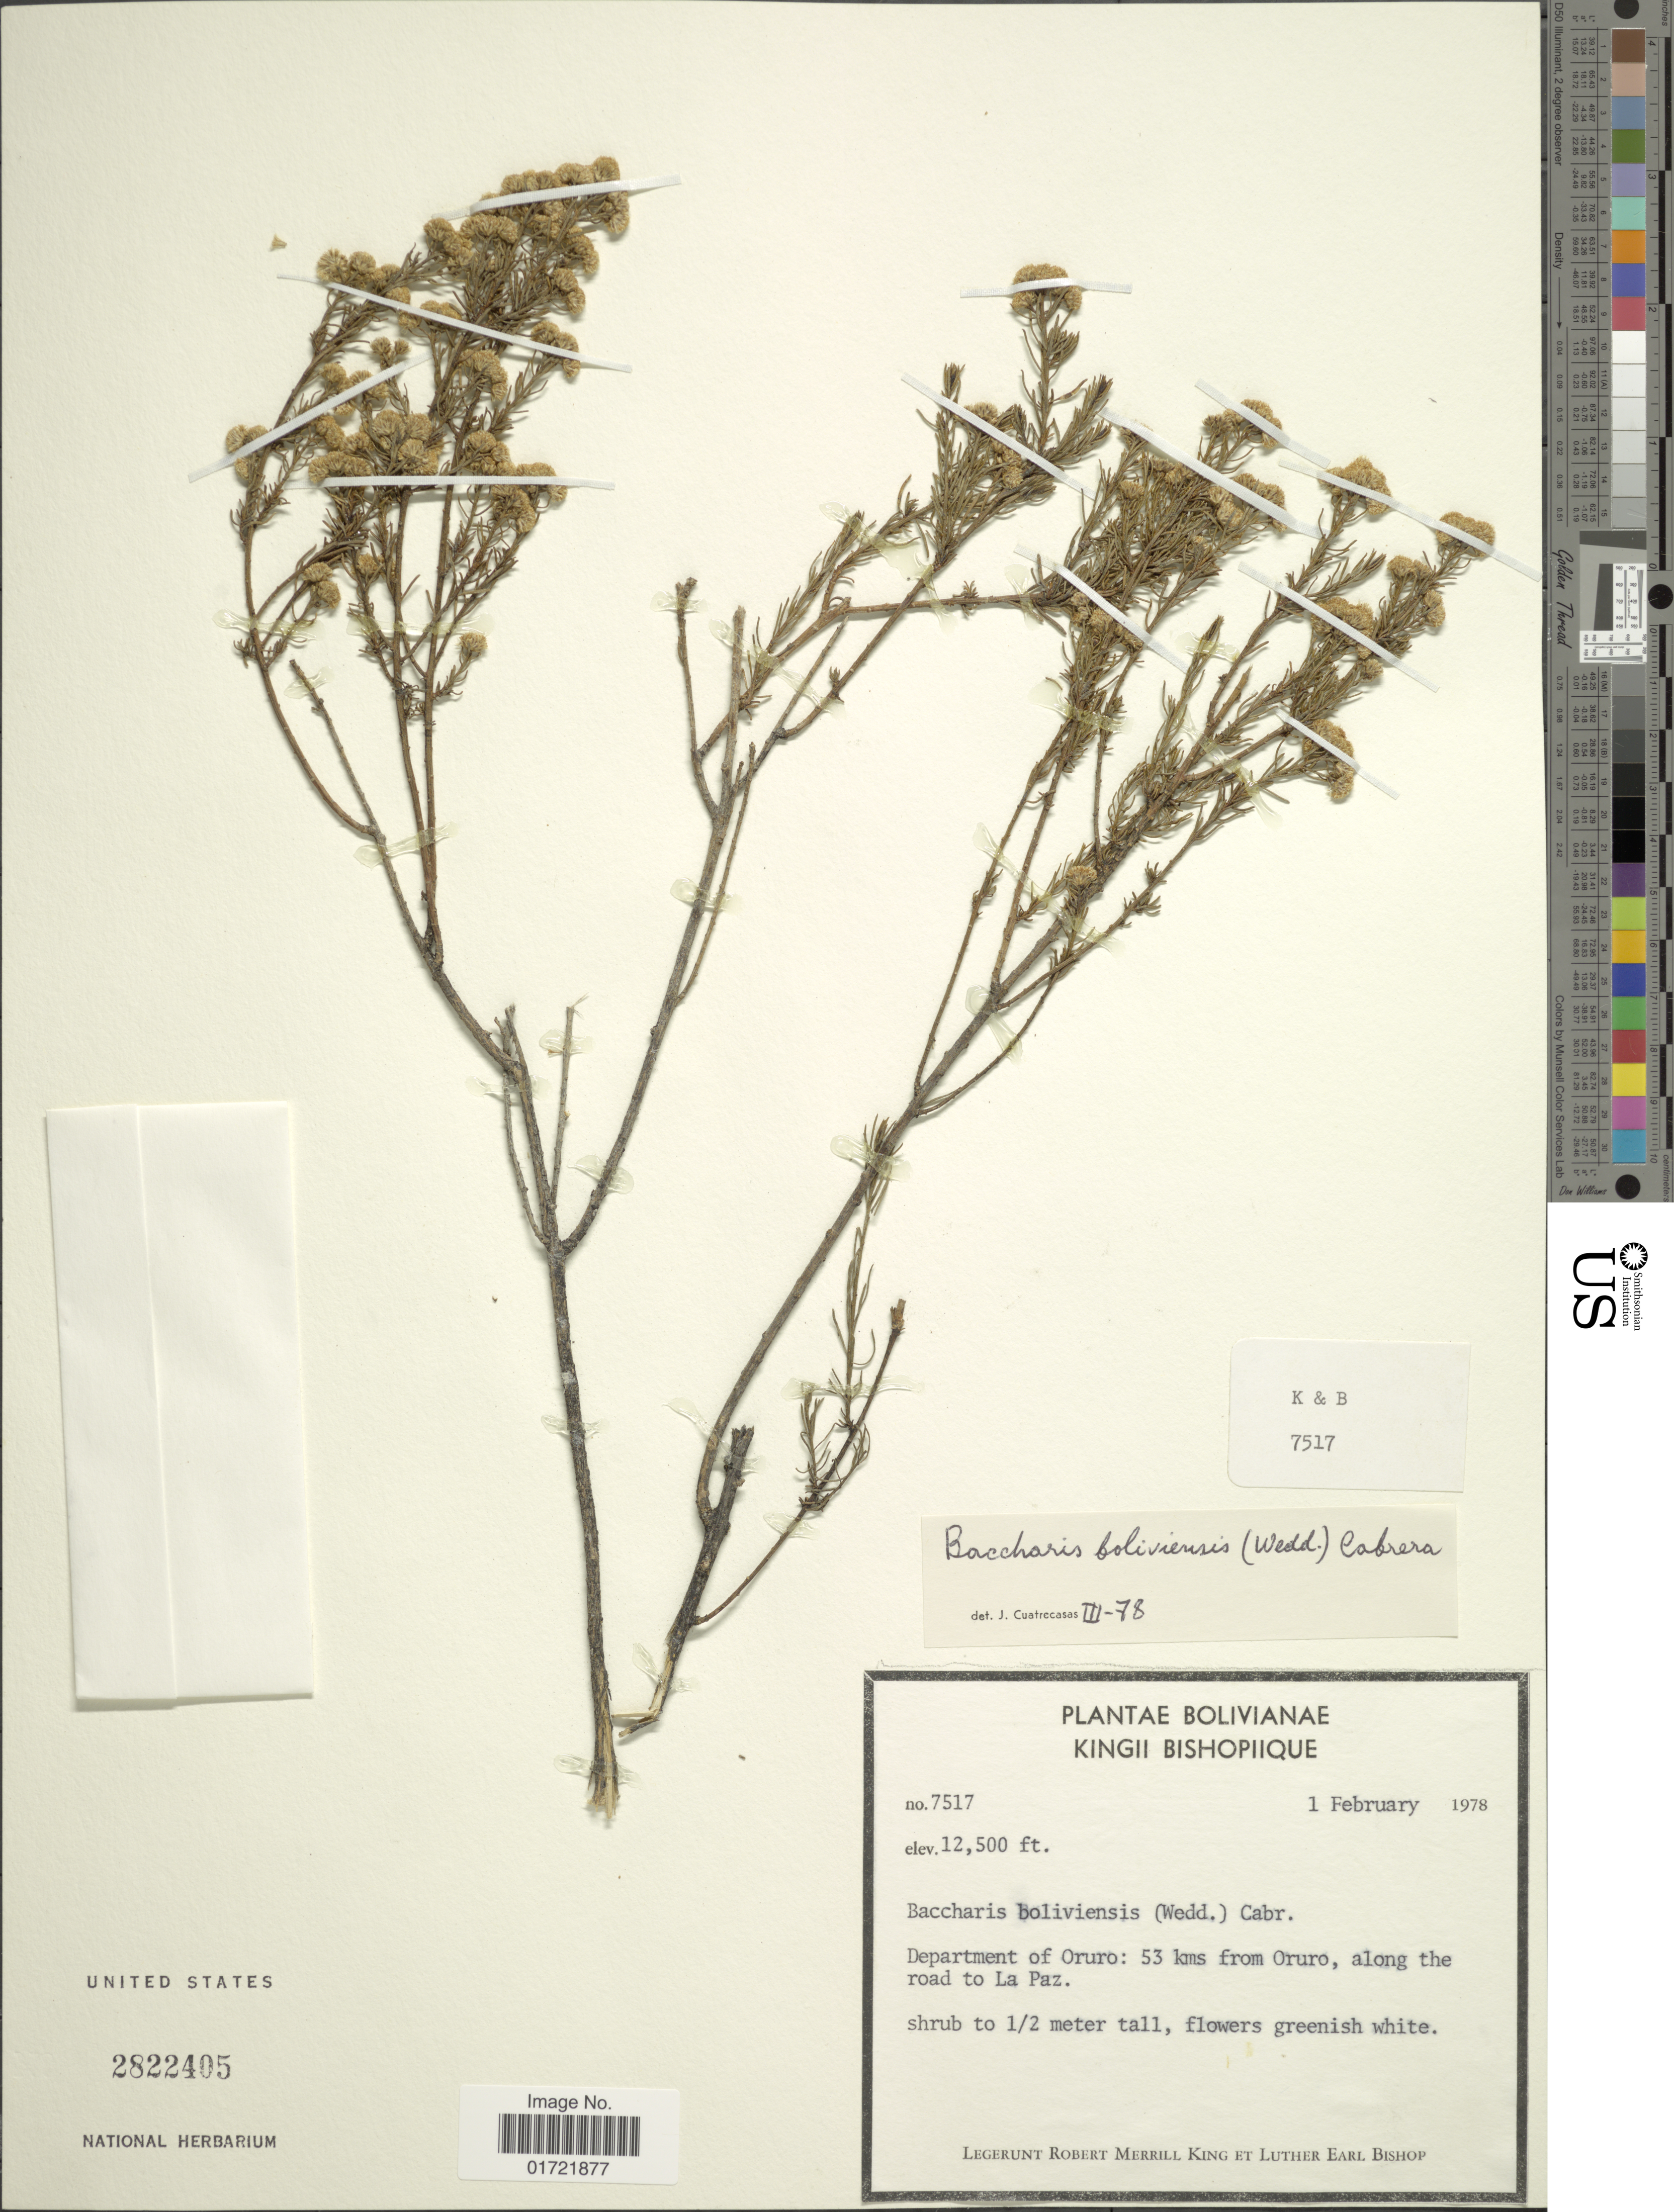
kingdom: Plantae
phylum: Tracheophyta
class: Magnoliopsida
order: Asterales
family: Asteraceae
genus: Baccharis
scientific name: Baccharis bolivensis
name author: (Wedd.) Cabrera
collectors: R. M. King & L. E. Bishop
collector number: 7517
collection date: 1978-02-01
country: Bolivia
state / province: Oruro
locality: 53 kms from Oruro, along the road to La Paz.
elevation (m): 3810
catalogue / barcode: US 2822405